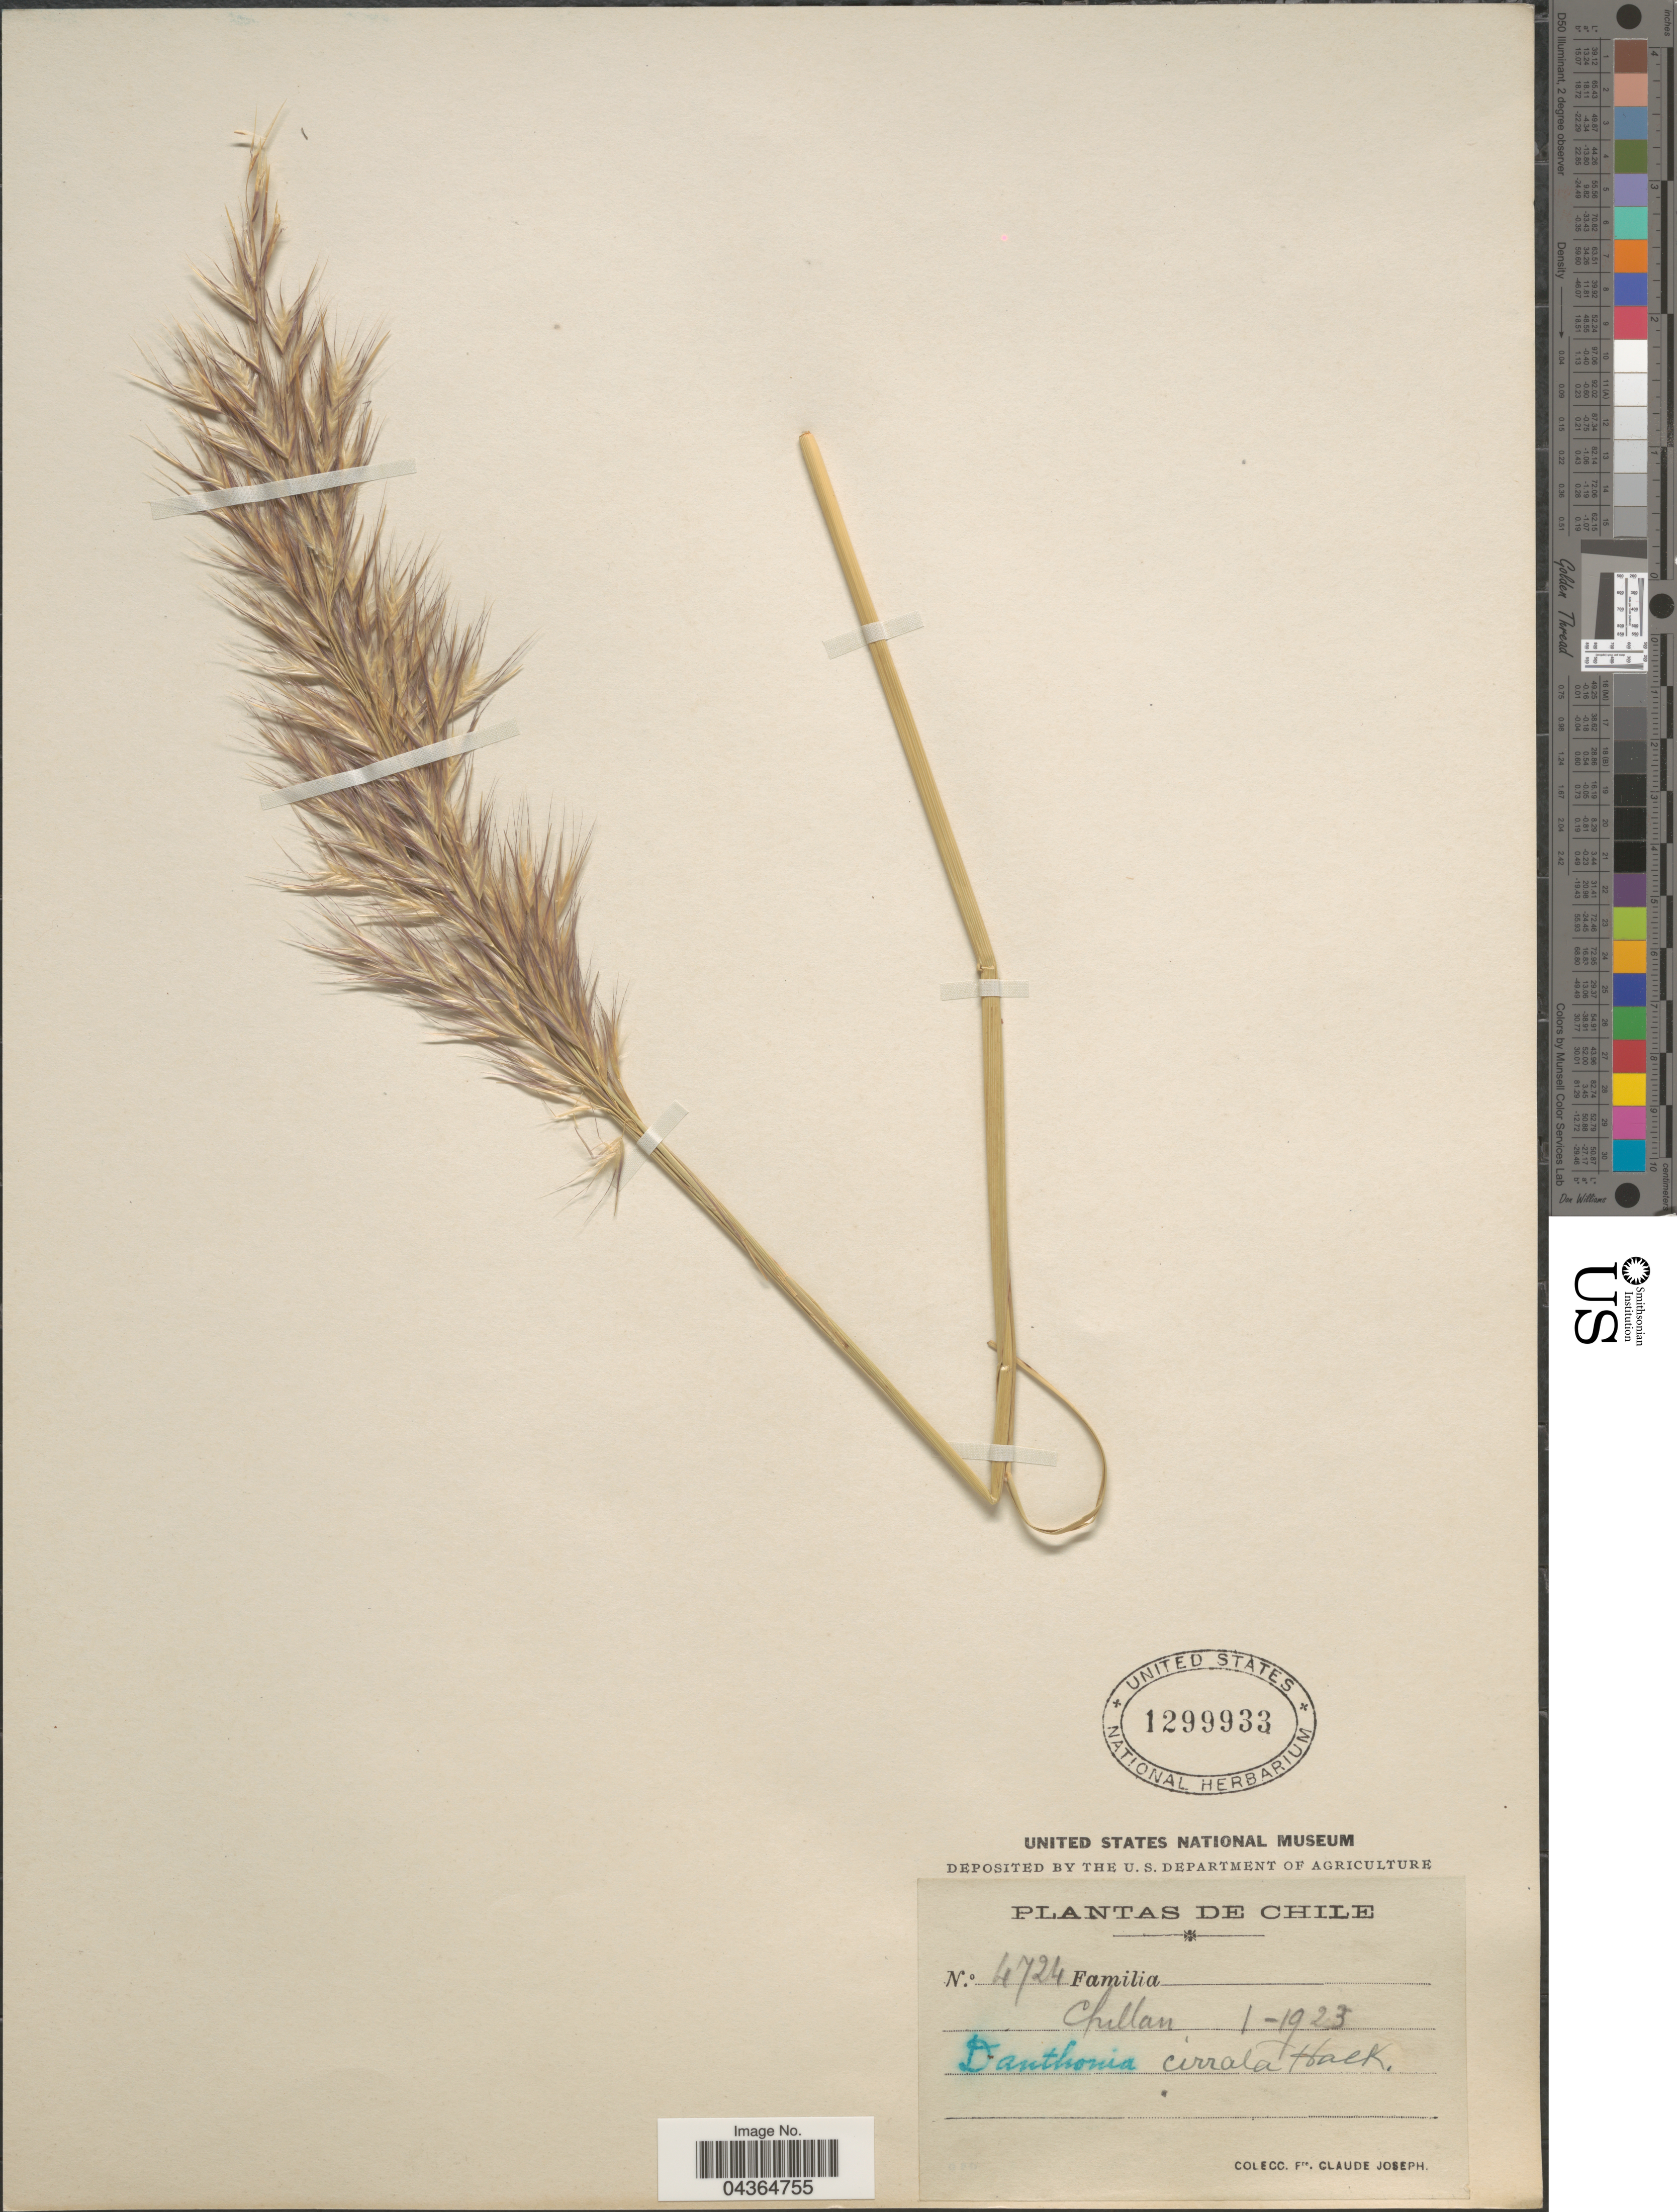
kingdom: Plantae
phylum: Tracheophyta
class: Liliopsida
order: Poales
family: Poaceae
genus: Danthonia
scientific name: Danthonia sp.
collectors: Bro. Claude-Joseph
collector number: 4724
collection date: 1923-01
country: Chile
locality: Chillan.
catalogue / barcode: US 1299933